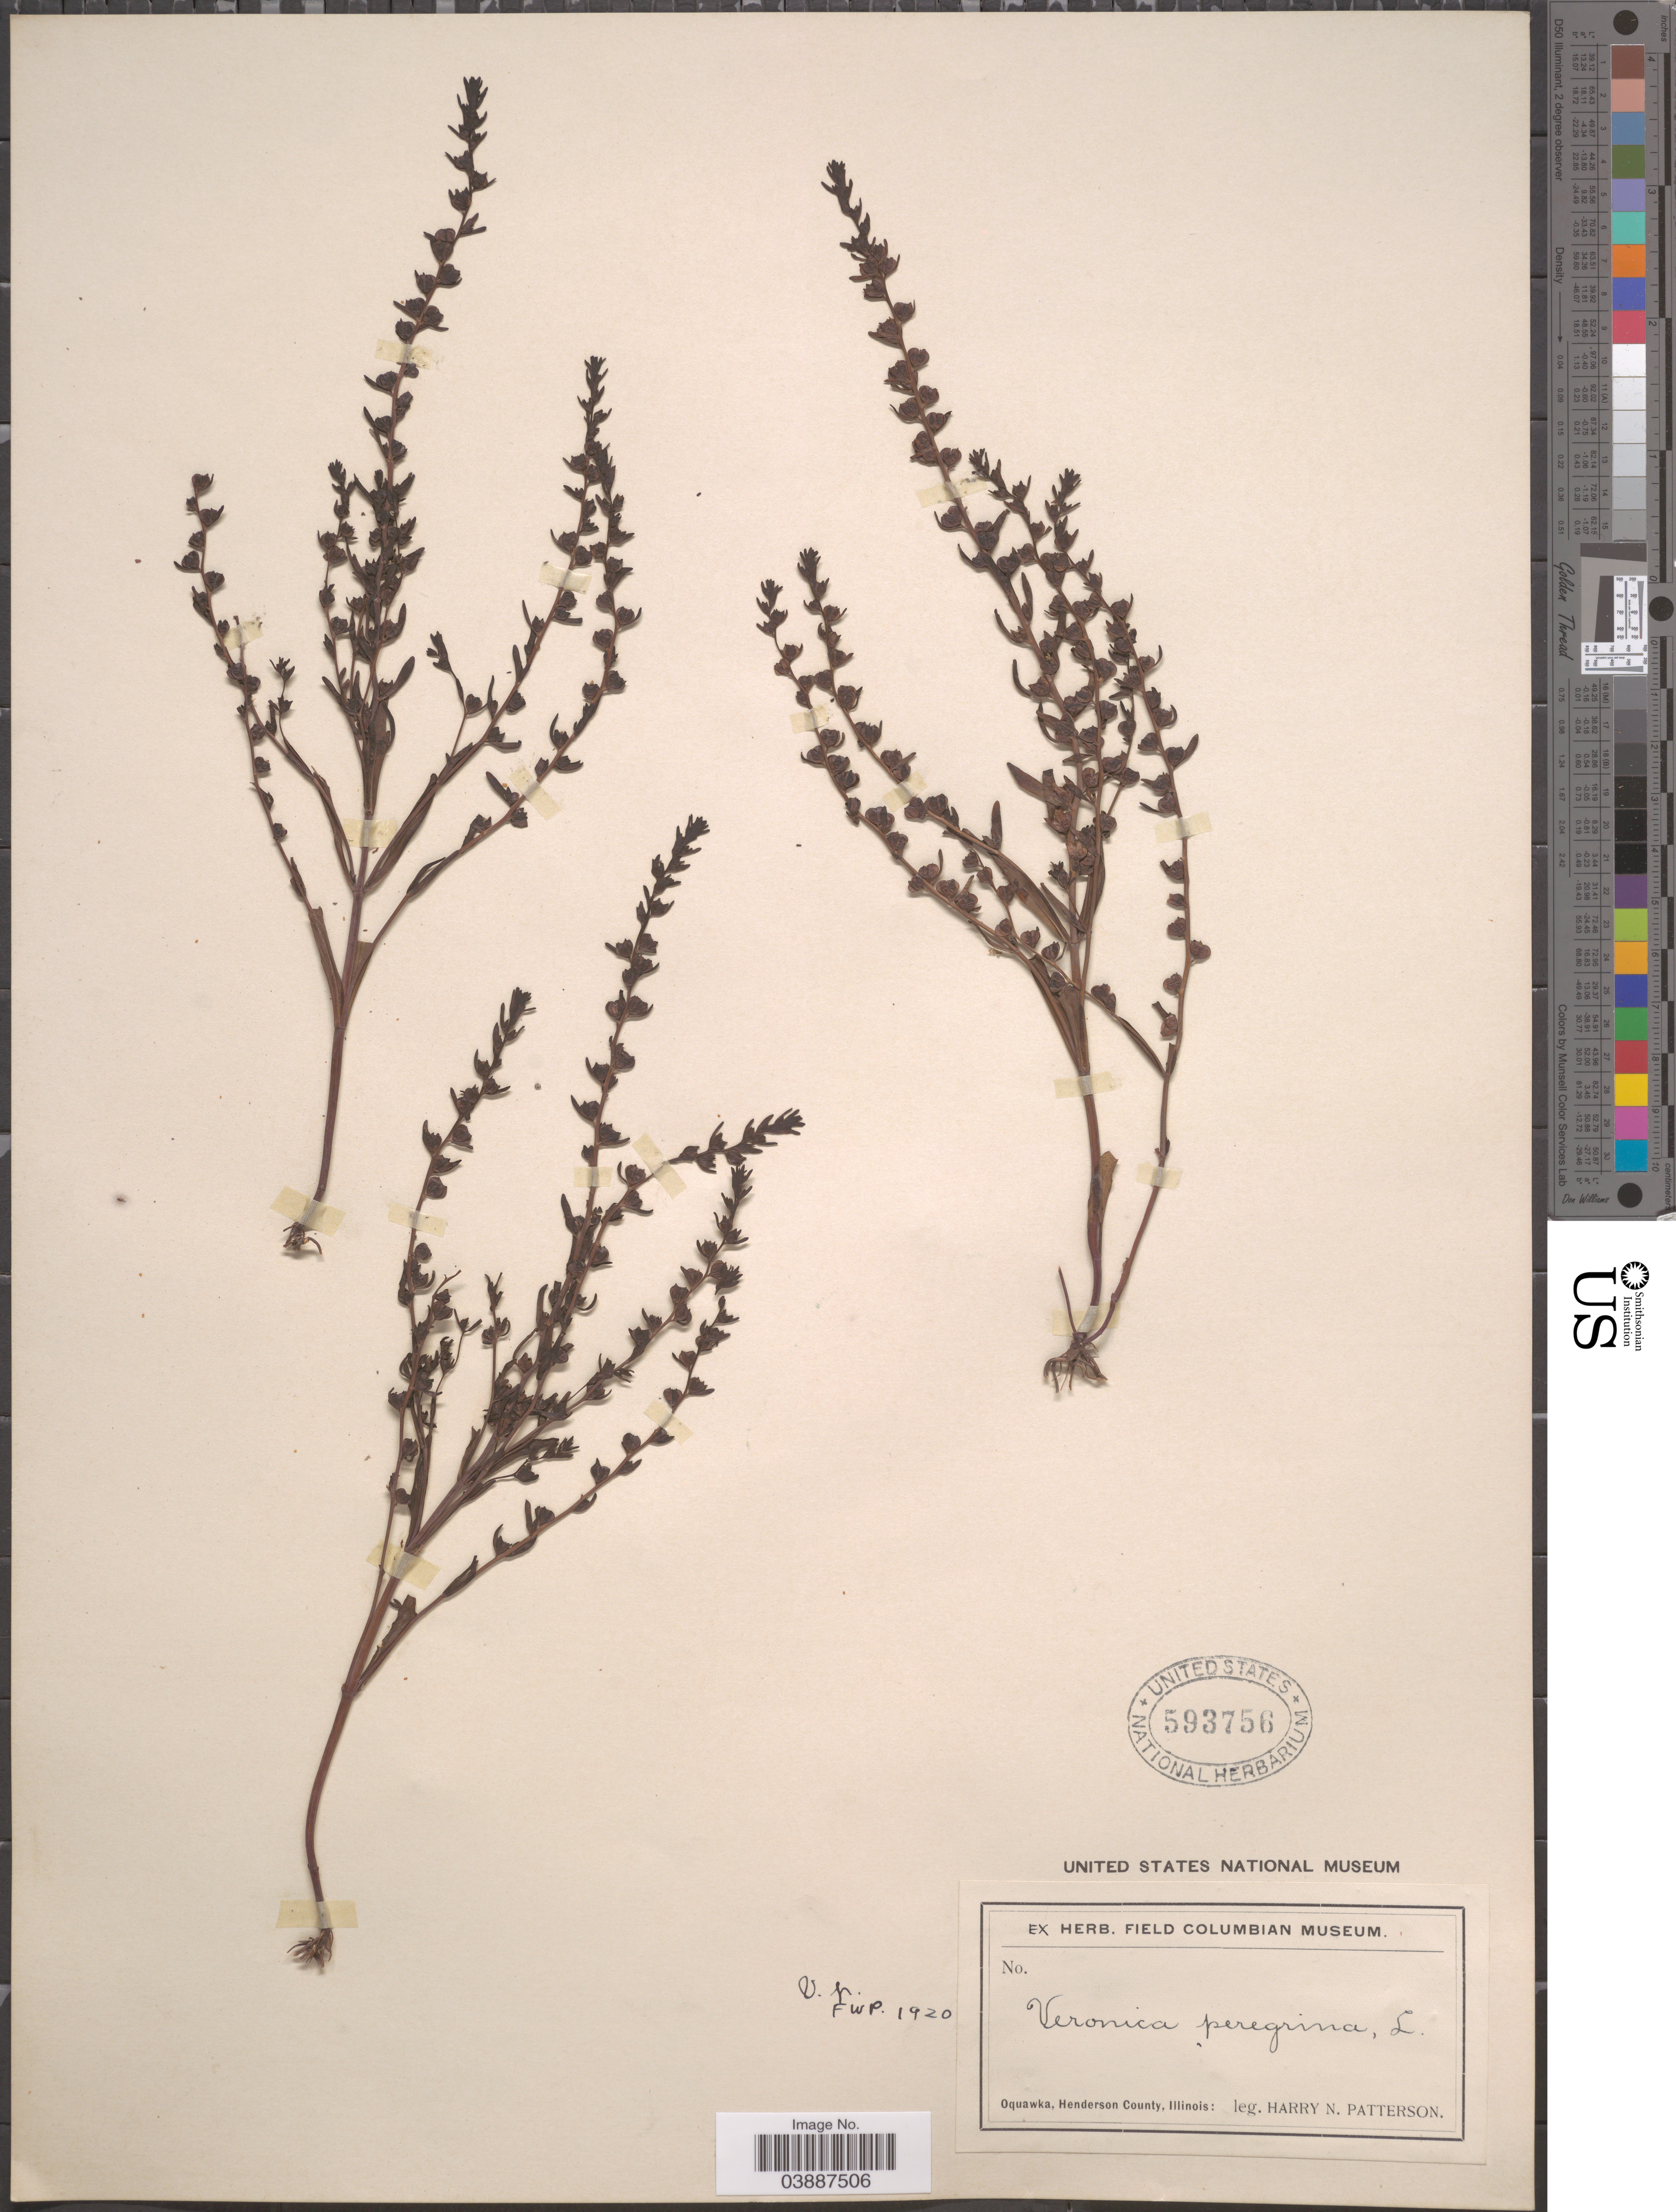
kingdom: Plantae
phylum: Tracheophyta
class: Magnoliopsida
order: Lamiales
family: Plantaginaceae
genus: Veronica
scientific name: Veronica peregrina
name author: L.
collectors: H. N. Patterson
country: United States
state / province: Illinois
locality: Oquawka, Henderson County.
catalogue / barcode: US 593756